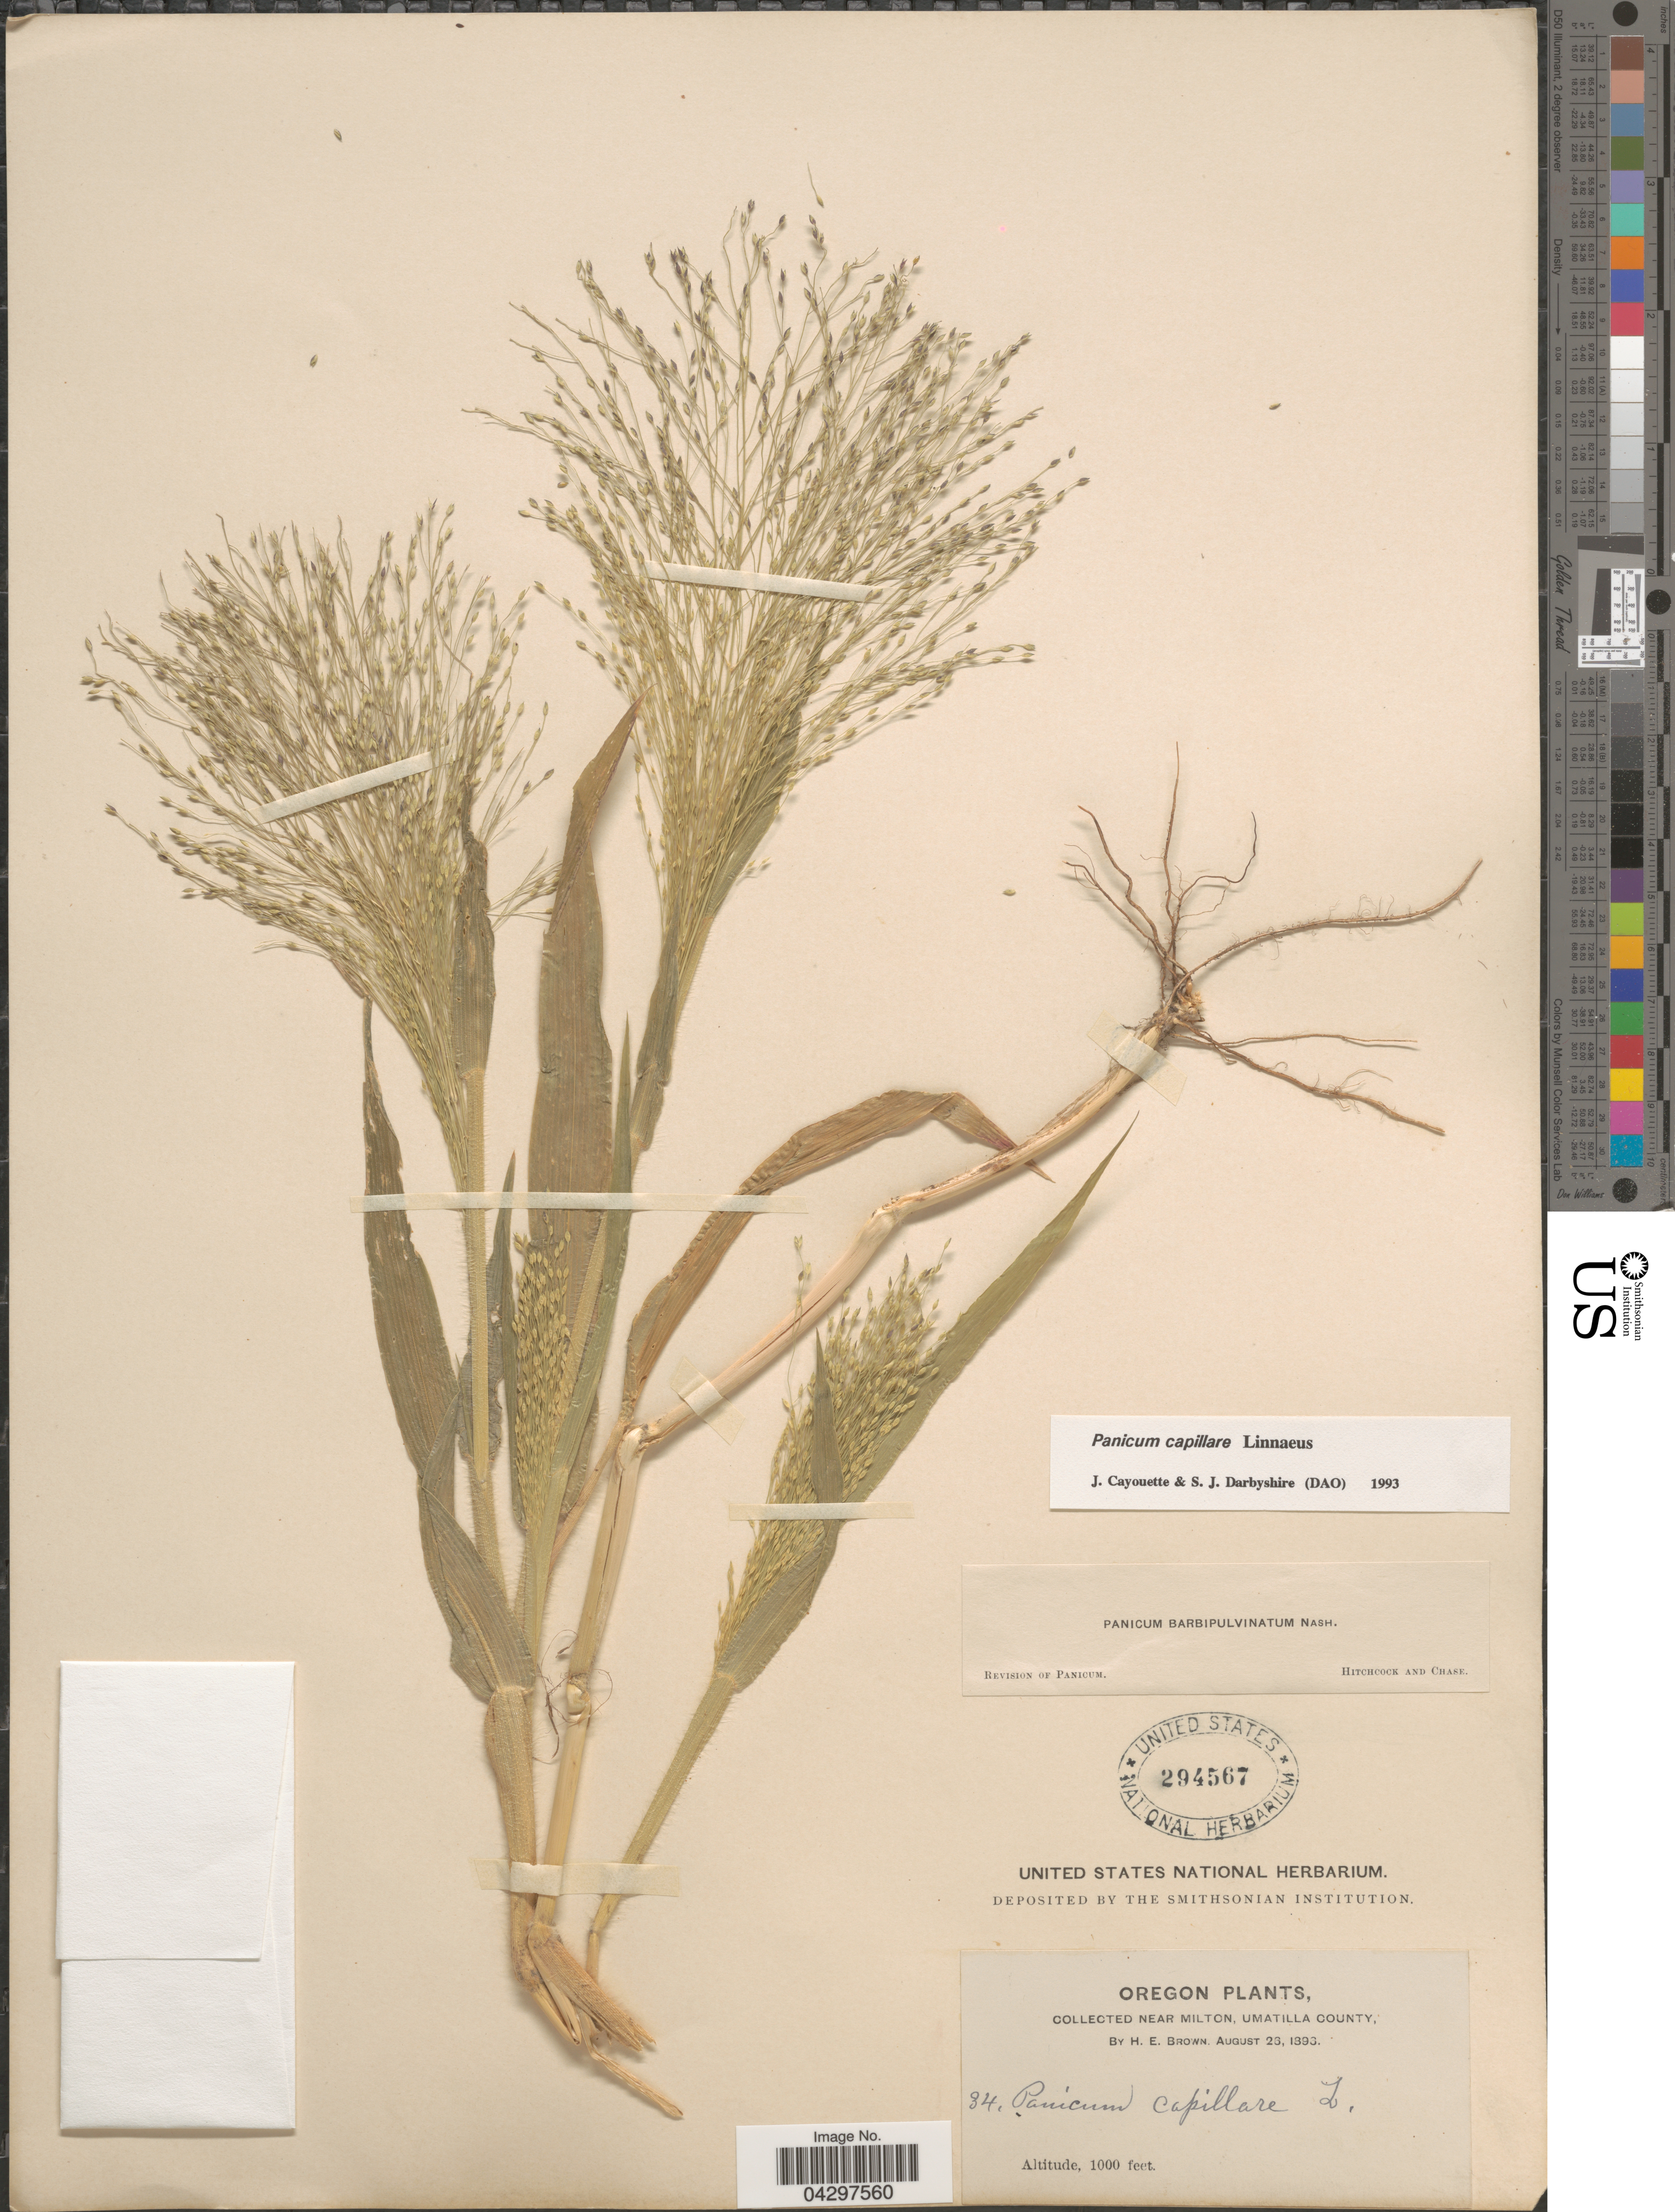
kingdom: Plantae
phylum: Tracheophyta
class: Liliopsida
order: Poales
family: Poaceae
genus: Panicum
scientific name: Panicum capillare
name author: L.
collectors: H. E. Brown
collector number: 34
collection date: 1896-08-26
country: United States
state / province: Oregon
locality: Near Milton, Umatilla County.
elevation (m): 305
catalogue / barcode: US 294567